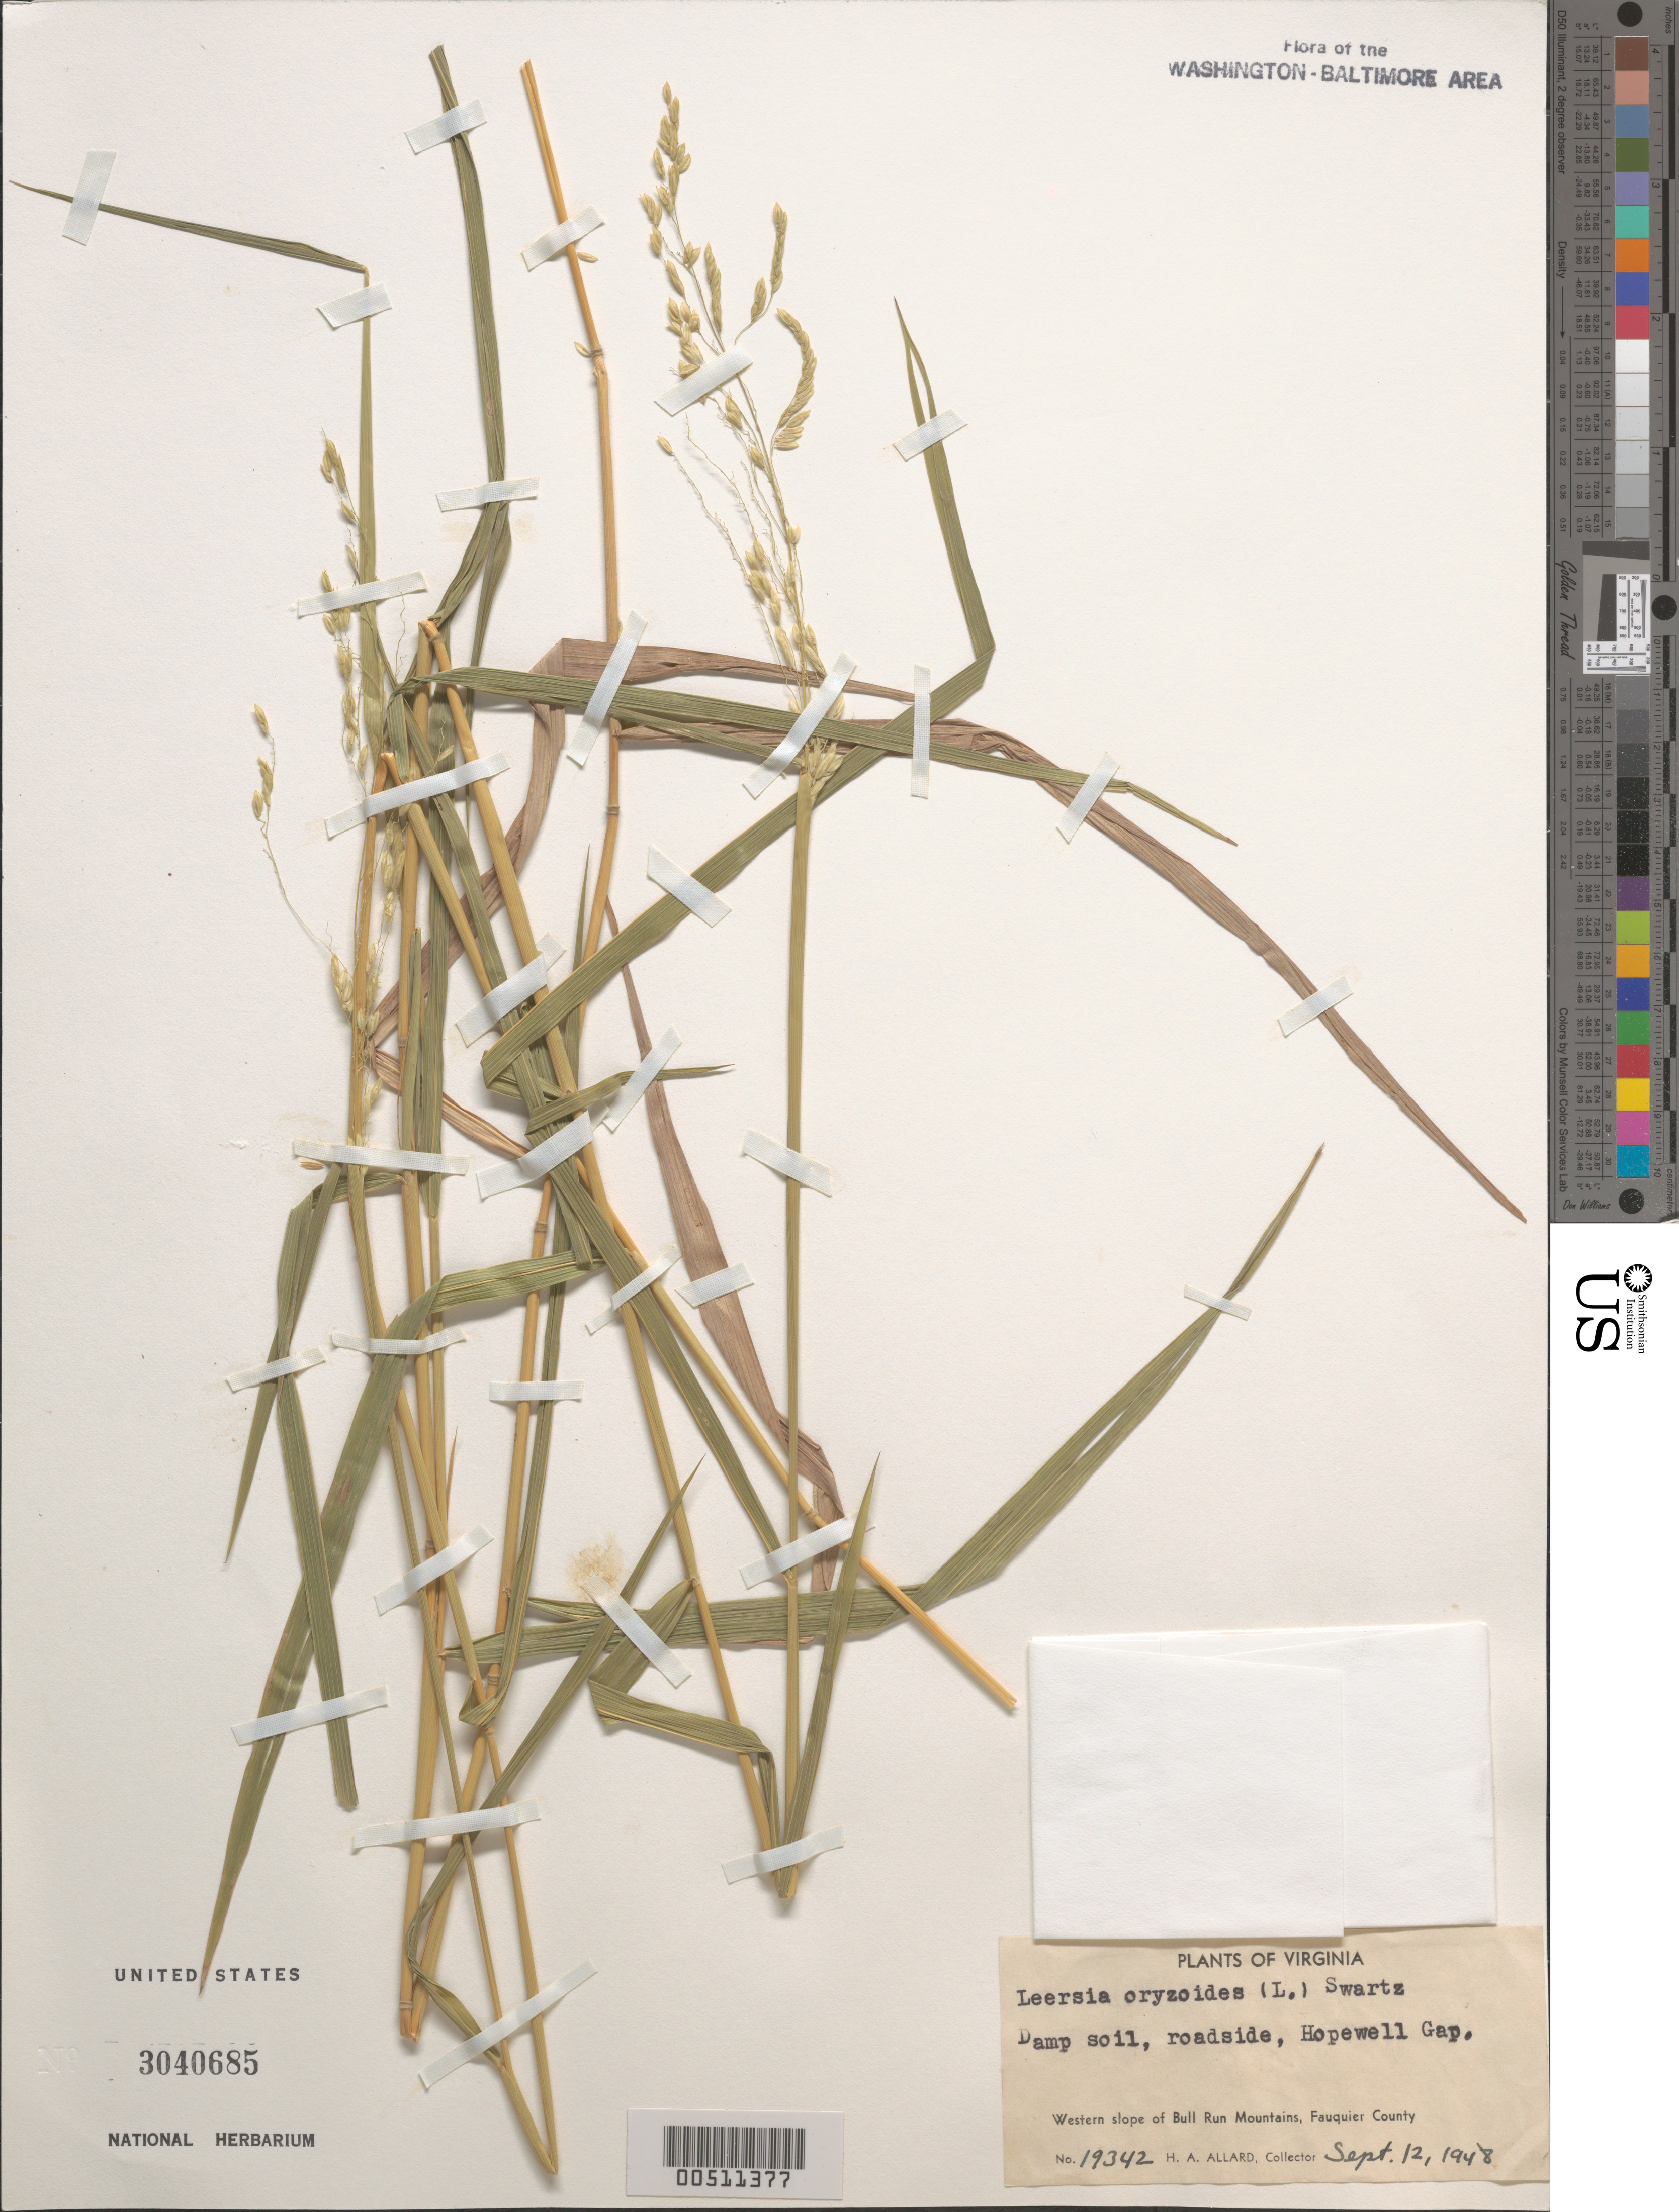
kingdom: Plantae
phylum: Tracheophyta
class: Liliopsida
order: Poales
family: Poaceae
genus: Leersia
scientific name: Leersia oryzoides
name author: (L.) Sw.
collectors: H. A. Allard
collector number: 19342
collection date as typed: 12 Sep 1948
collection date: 1948-09-12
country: United States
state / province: Virginia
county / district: Fauquier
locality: Hopewell Gap, W slope of Bull Run Mts.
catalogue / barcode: US 3040685